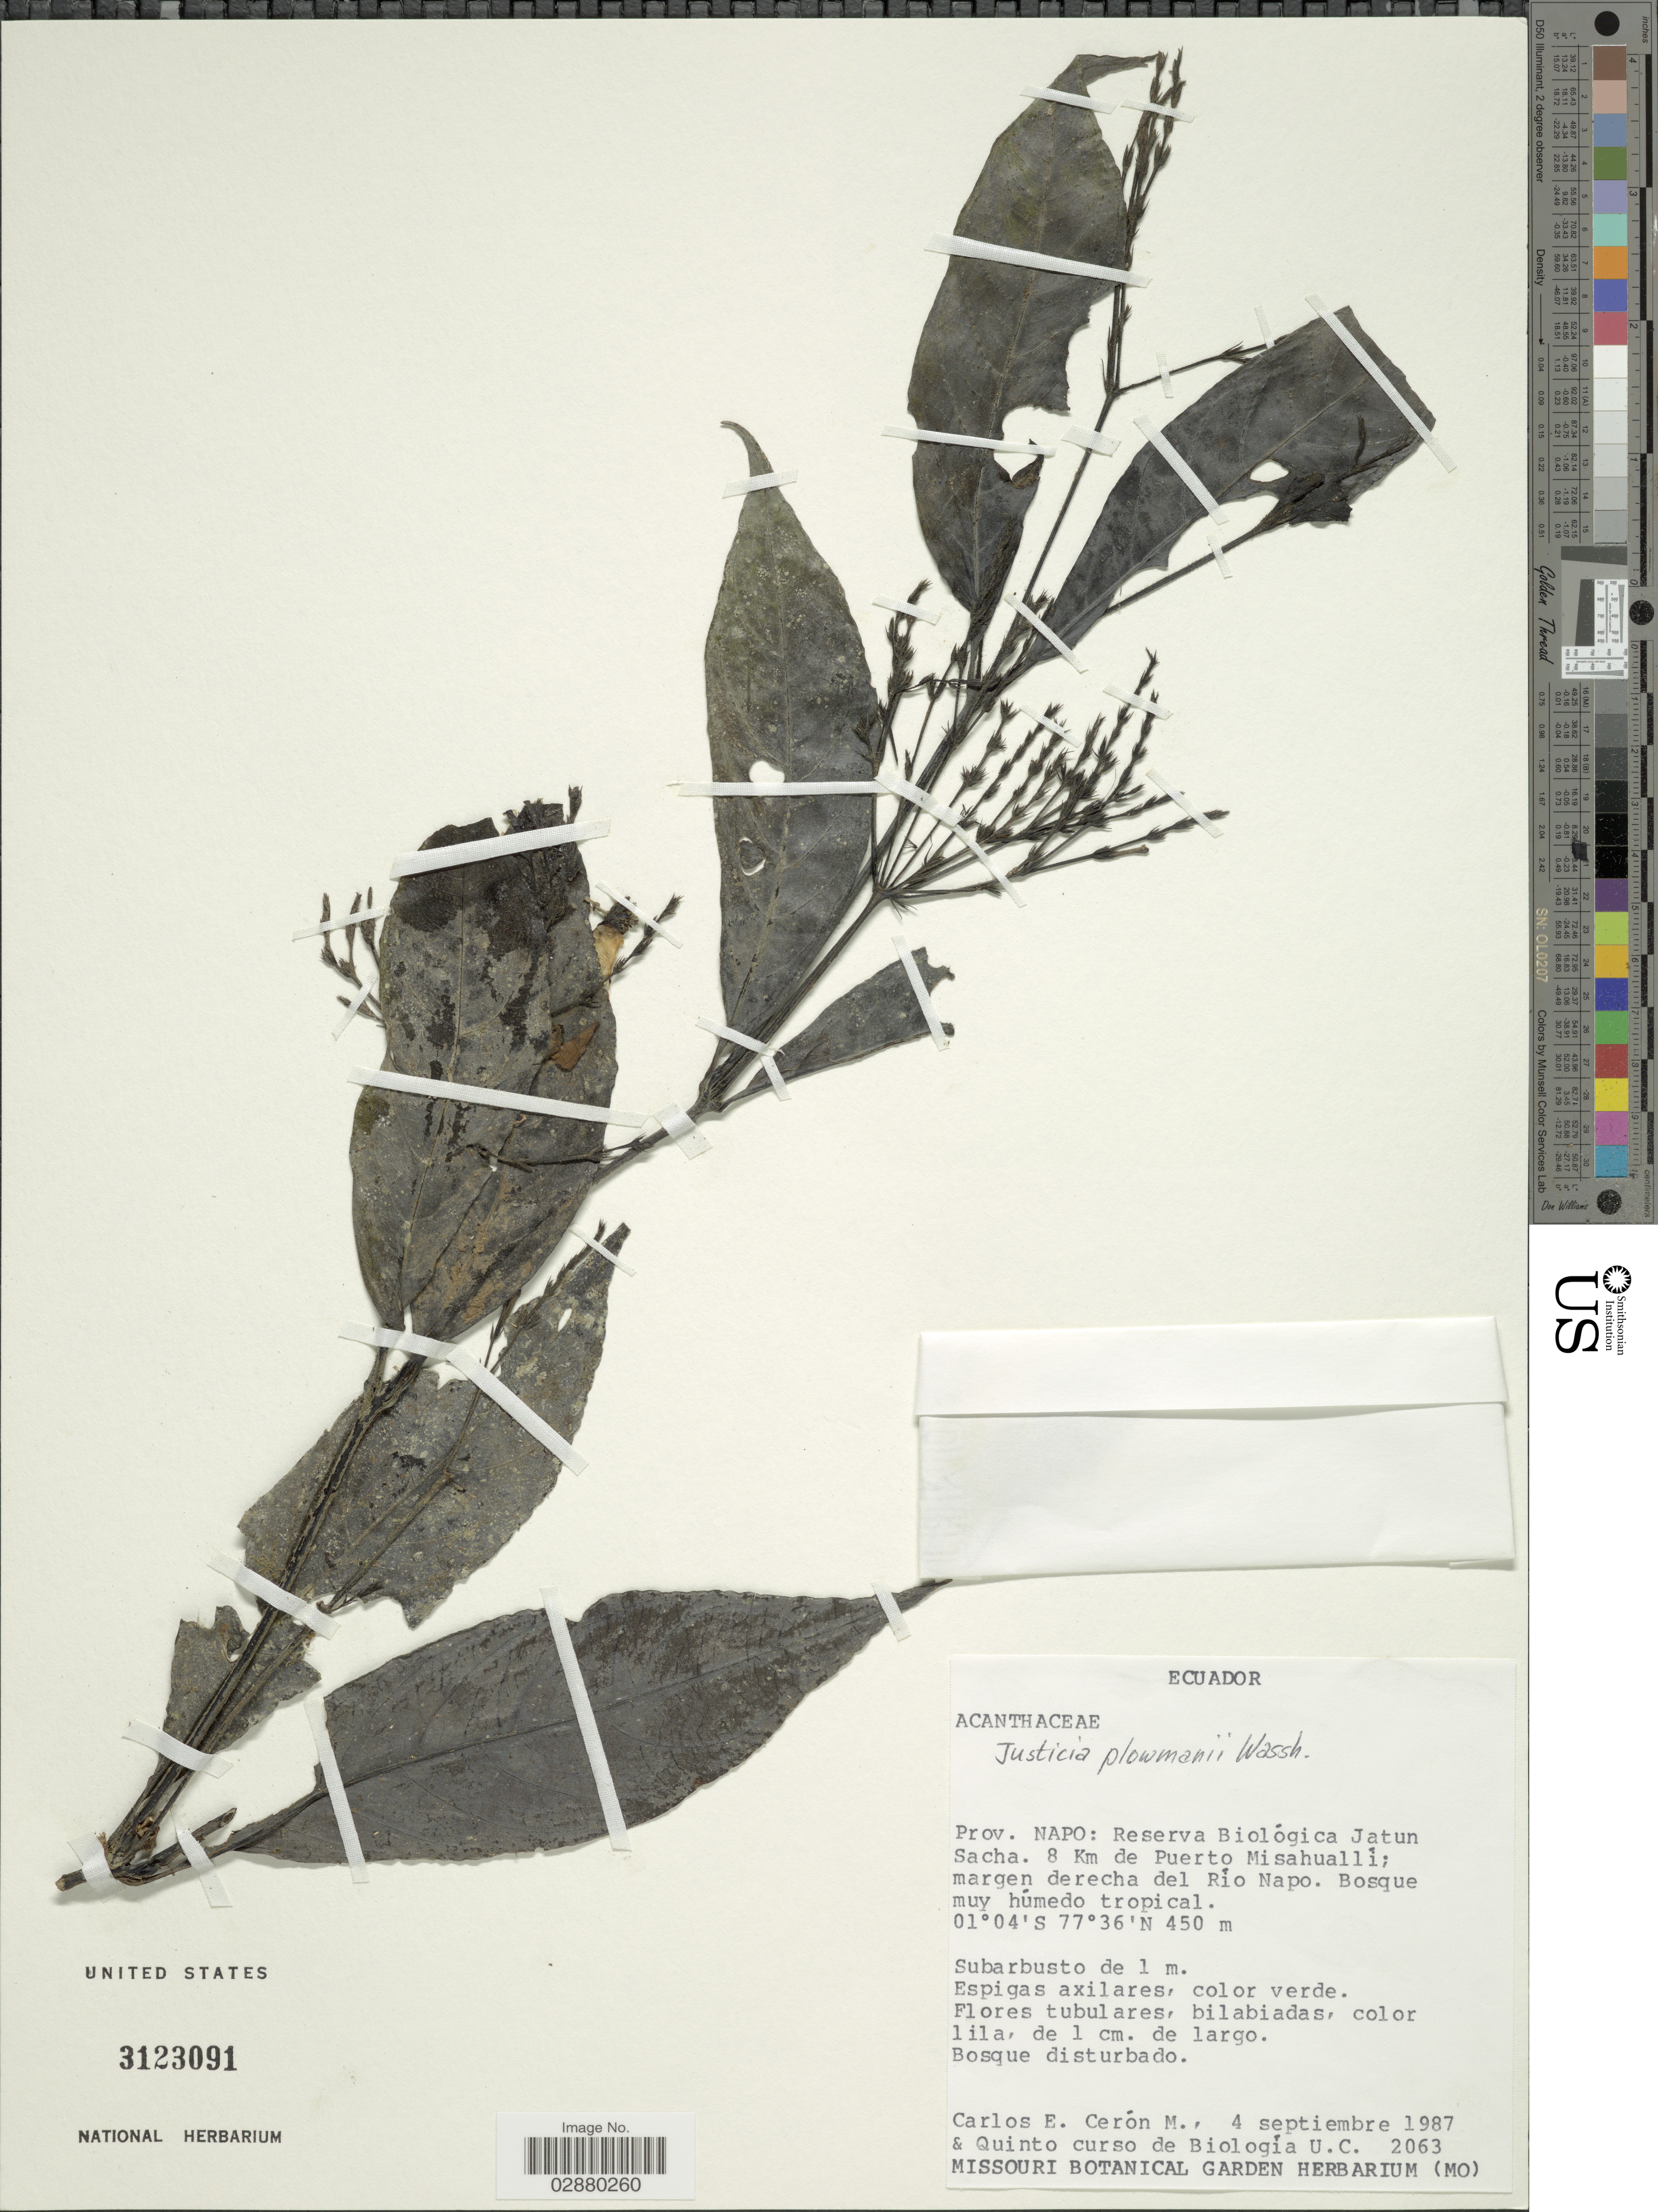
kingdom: Plantae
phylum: Tracheophyta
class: Magnoliopsida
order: Lamiales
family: Acanthaceae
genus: Justicia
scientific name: Justicia plowmanii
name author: Wassh.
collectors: C. E. Cerón M. & Quinto curso de Biologia U. C.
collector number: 2063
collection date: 1987-09-04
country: Ecuador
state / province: Napo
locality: Reserva Biológica Jatun Sacha. 8 Km de Puerto Mishualli; margen derecha del Río Napo.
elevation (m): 450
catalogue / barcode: US 3123091